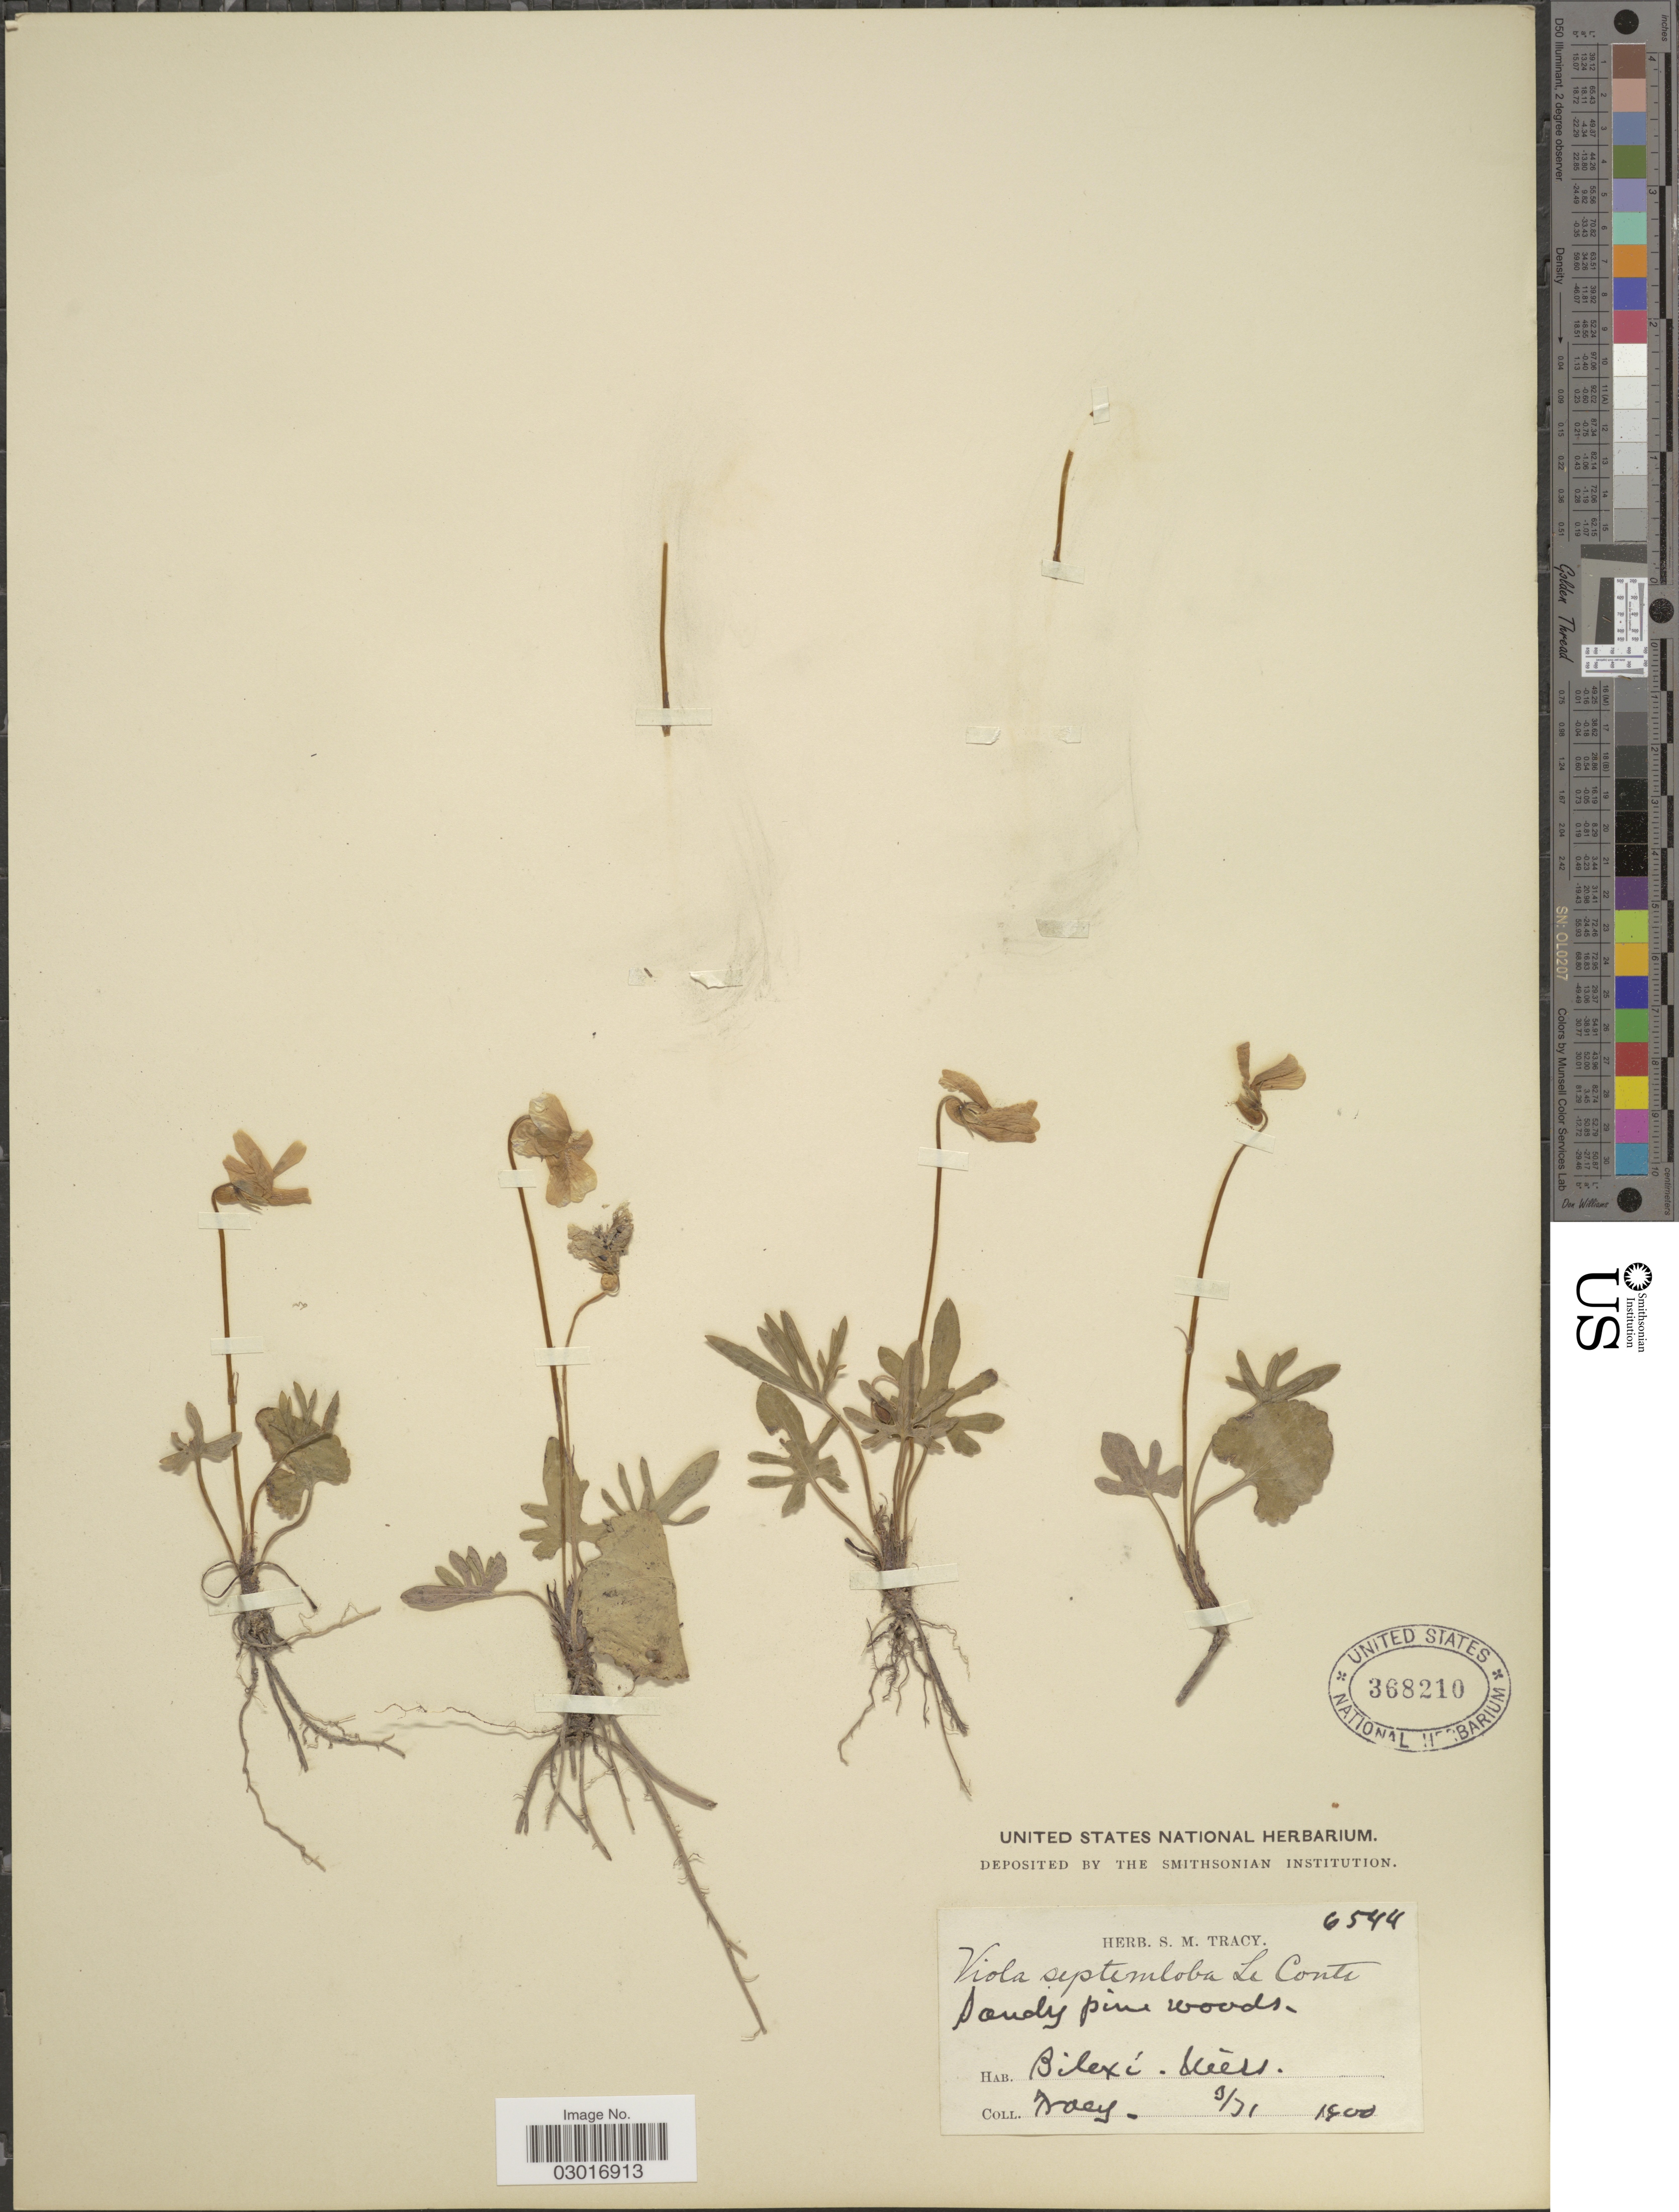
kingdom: Plantae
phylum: Tracheophyta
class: Magnoliopsida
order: Malpighiales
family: Violaceae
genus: Viola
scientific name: Viola septemloba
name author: LeConte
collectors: S. M. Tracy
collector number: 6544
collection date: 1900-03-31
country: United States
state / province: Mississippi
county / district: Harrison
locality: Biloxi.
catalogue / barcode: US 368210